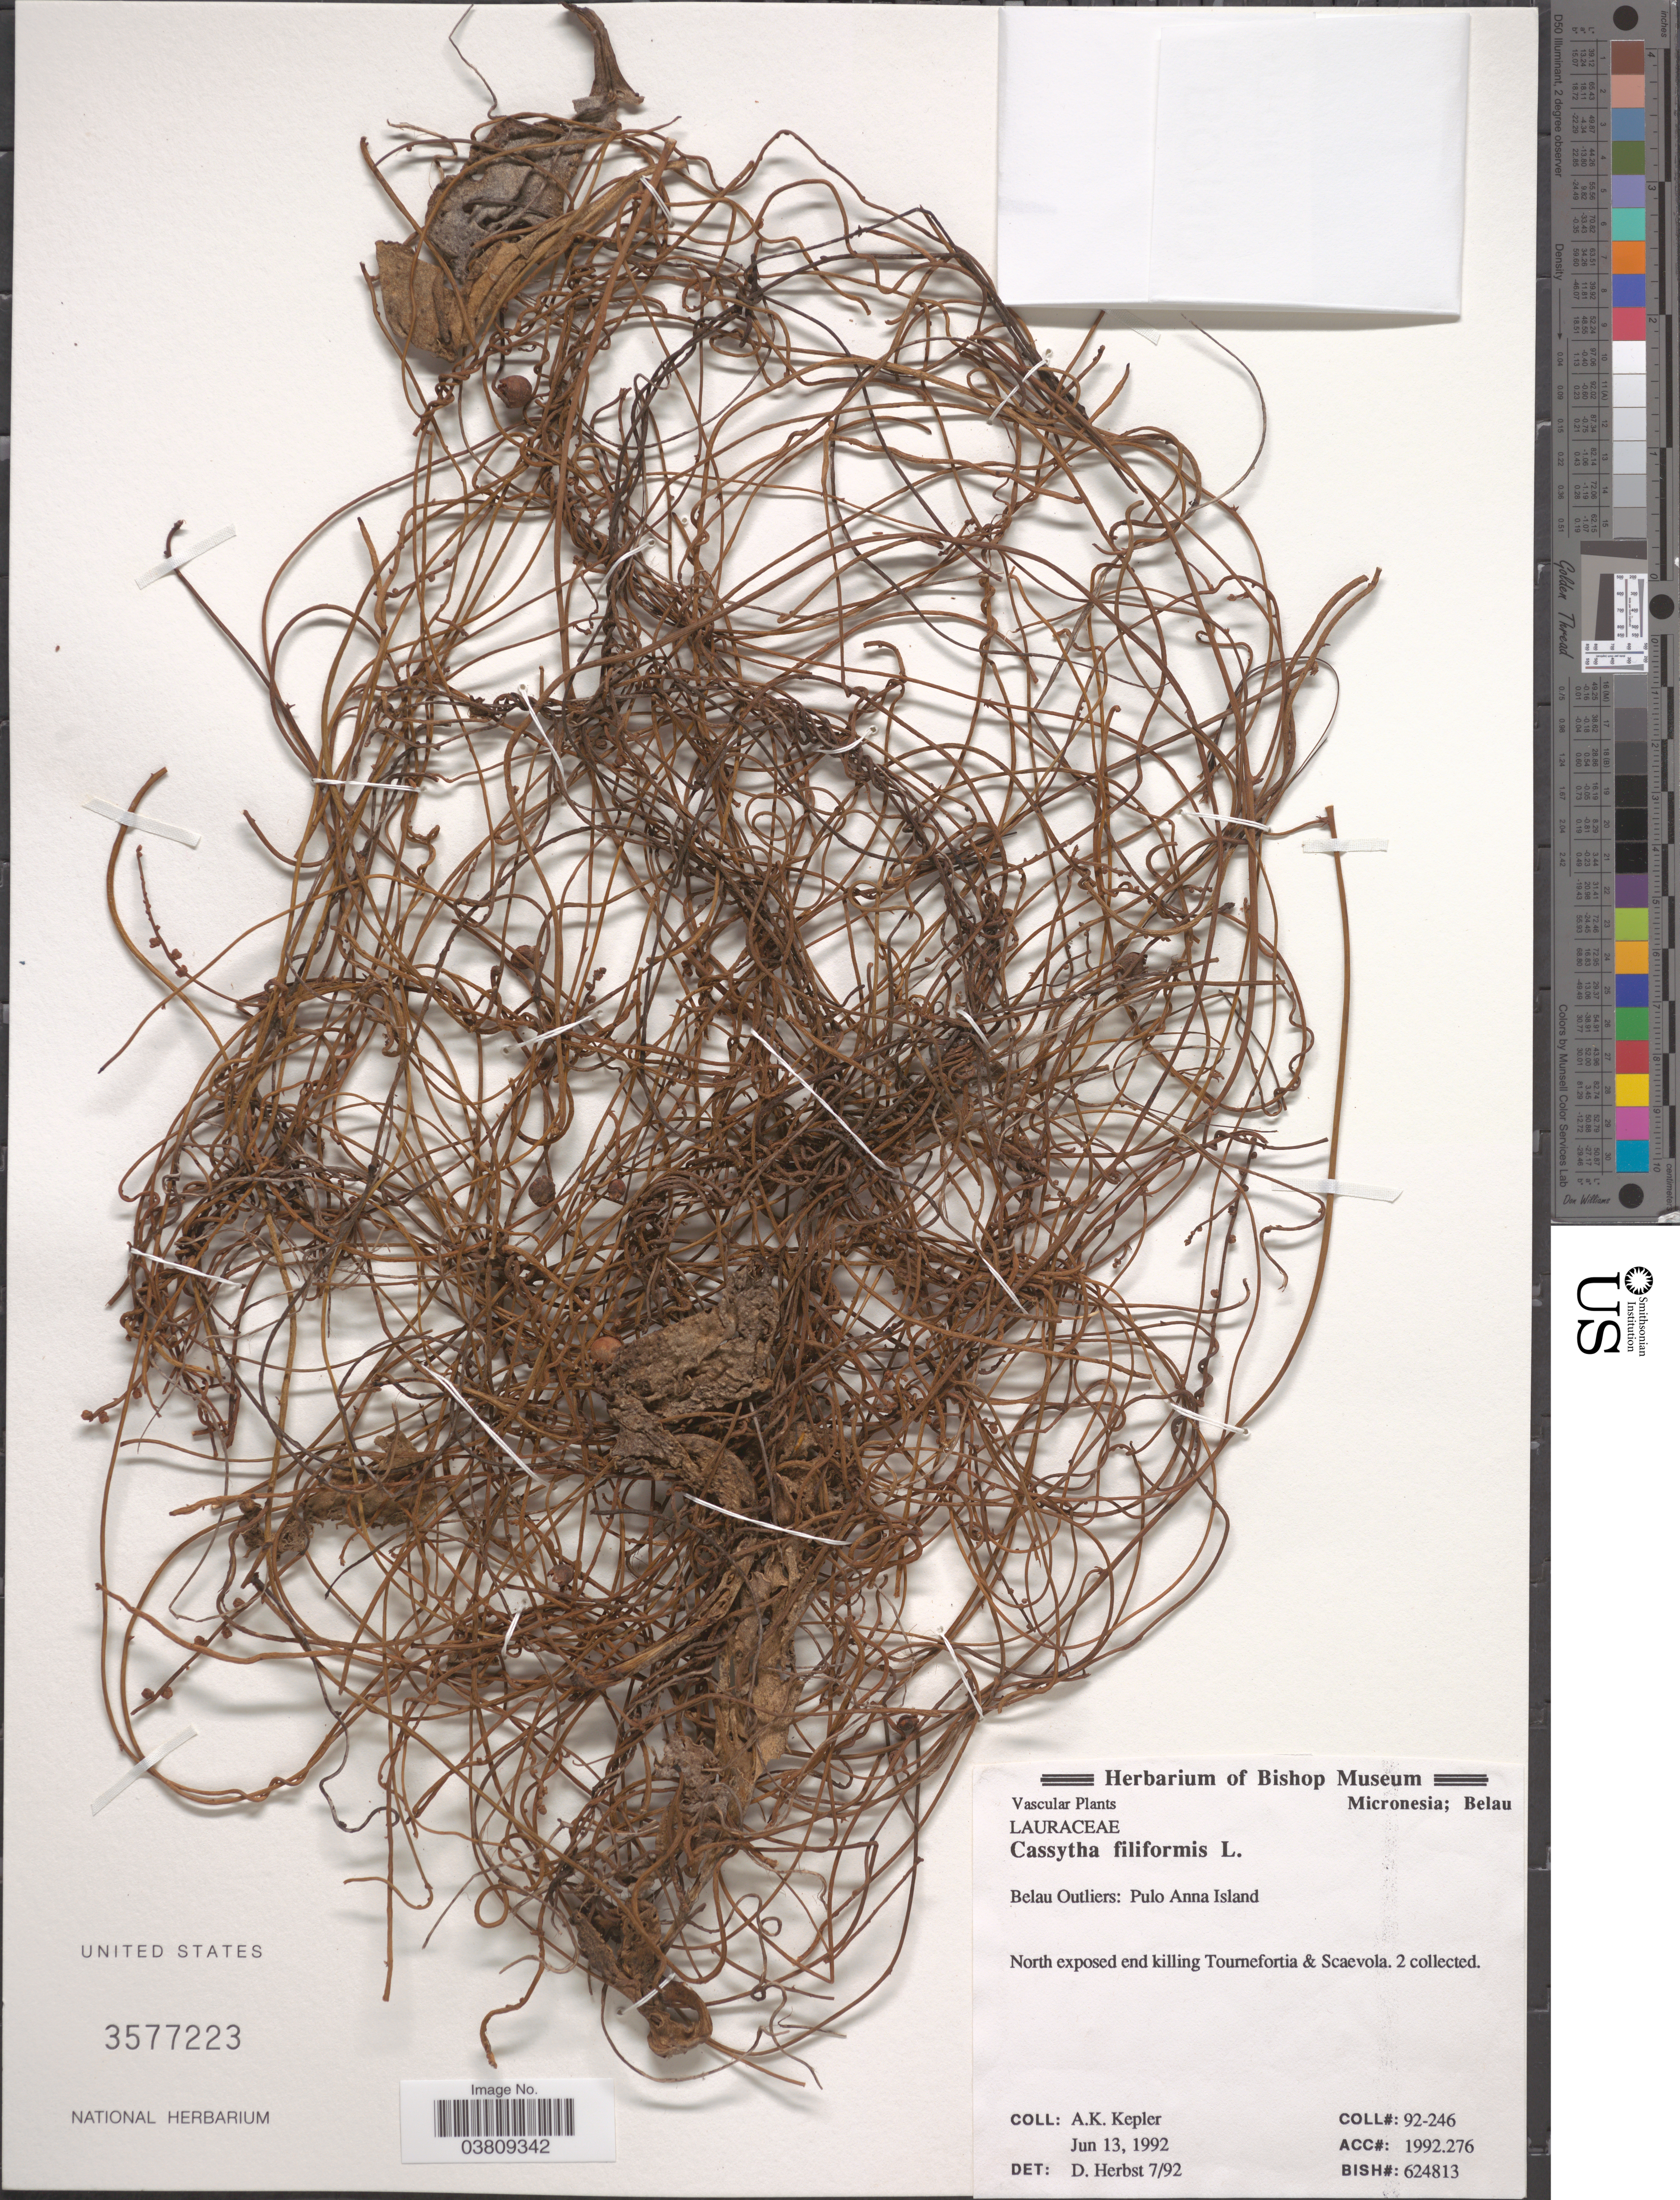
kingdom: Plantae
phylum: Tracheophyta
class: Magnoliopsida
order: Laurales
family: Lauraceae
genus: Cassytha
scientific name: Cassytha filiformis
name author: L.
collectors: A. K. Kepler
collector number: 92-246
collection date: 1992-06-13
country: Palau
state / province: Belau Outliers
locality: Micronesia. Pulo Anna Island.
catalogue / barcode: US 3577223